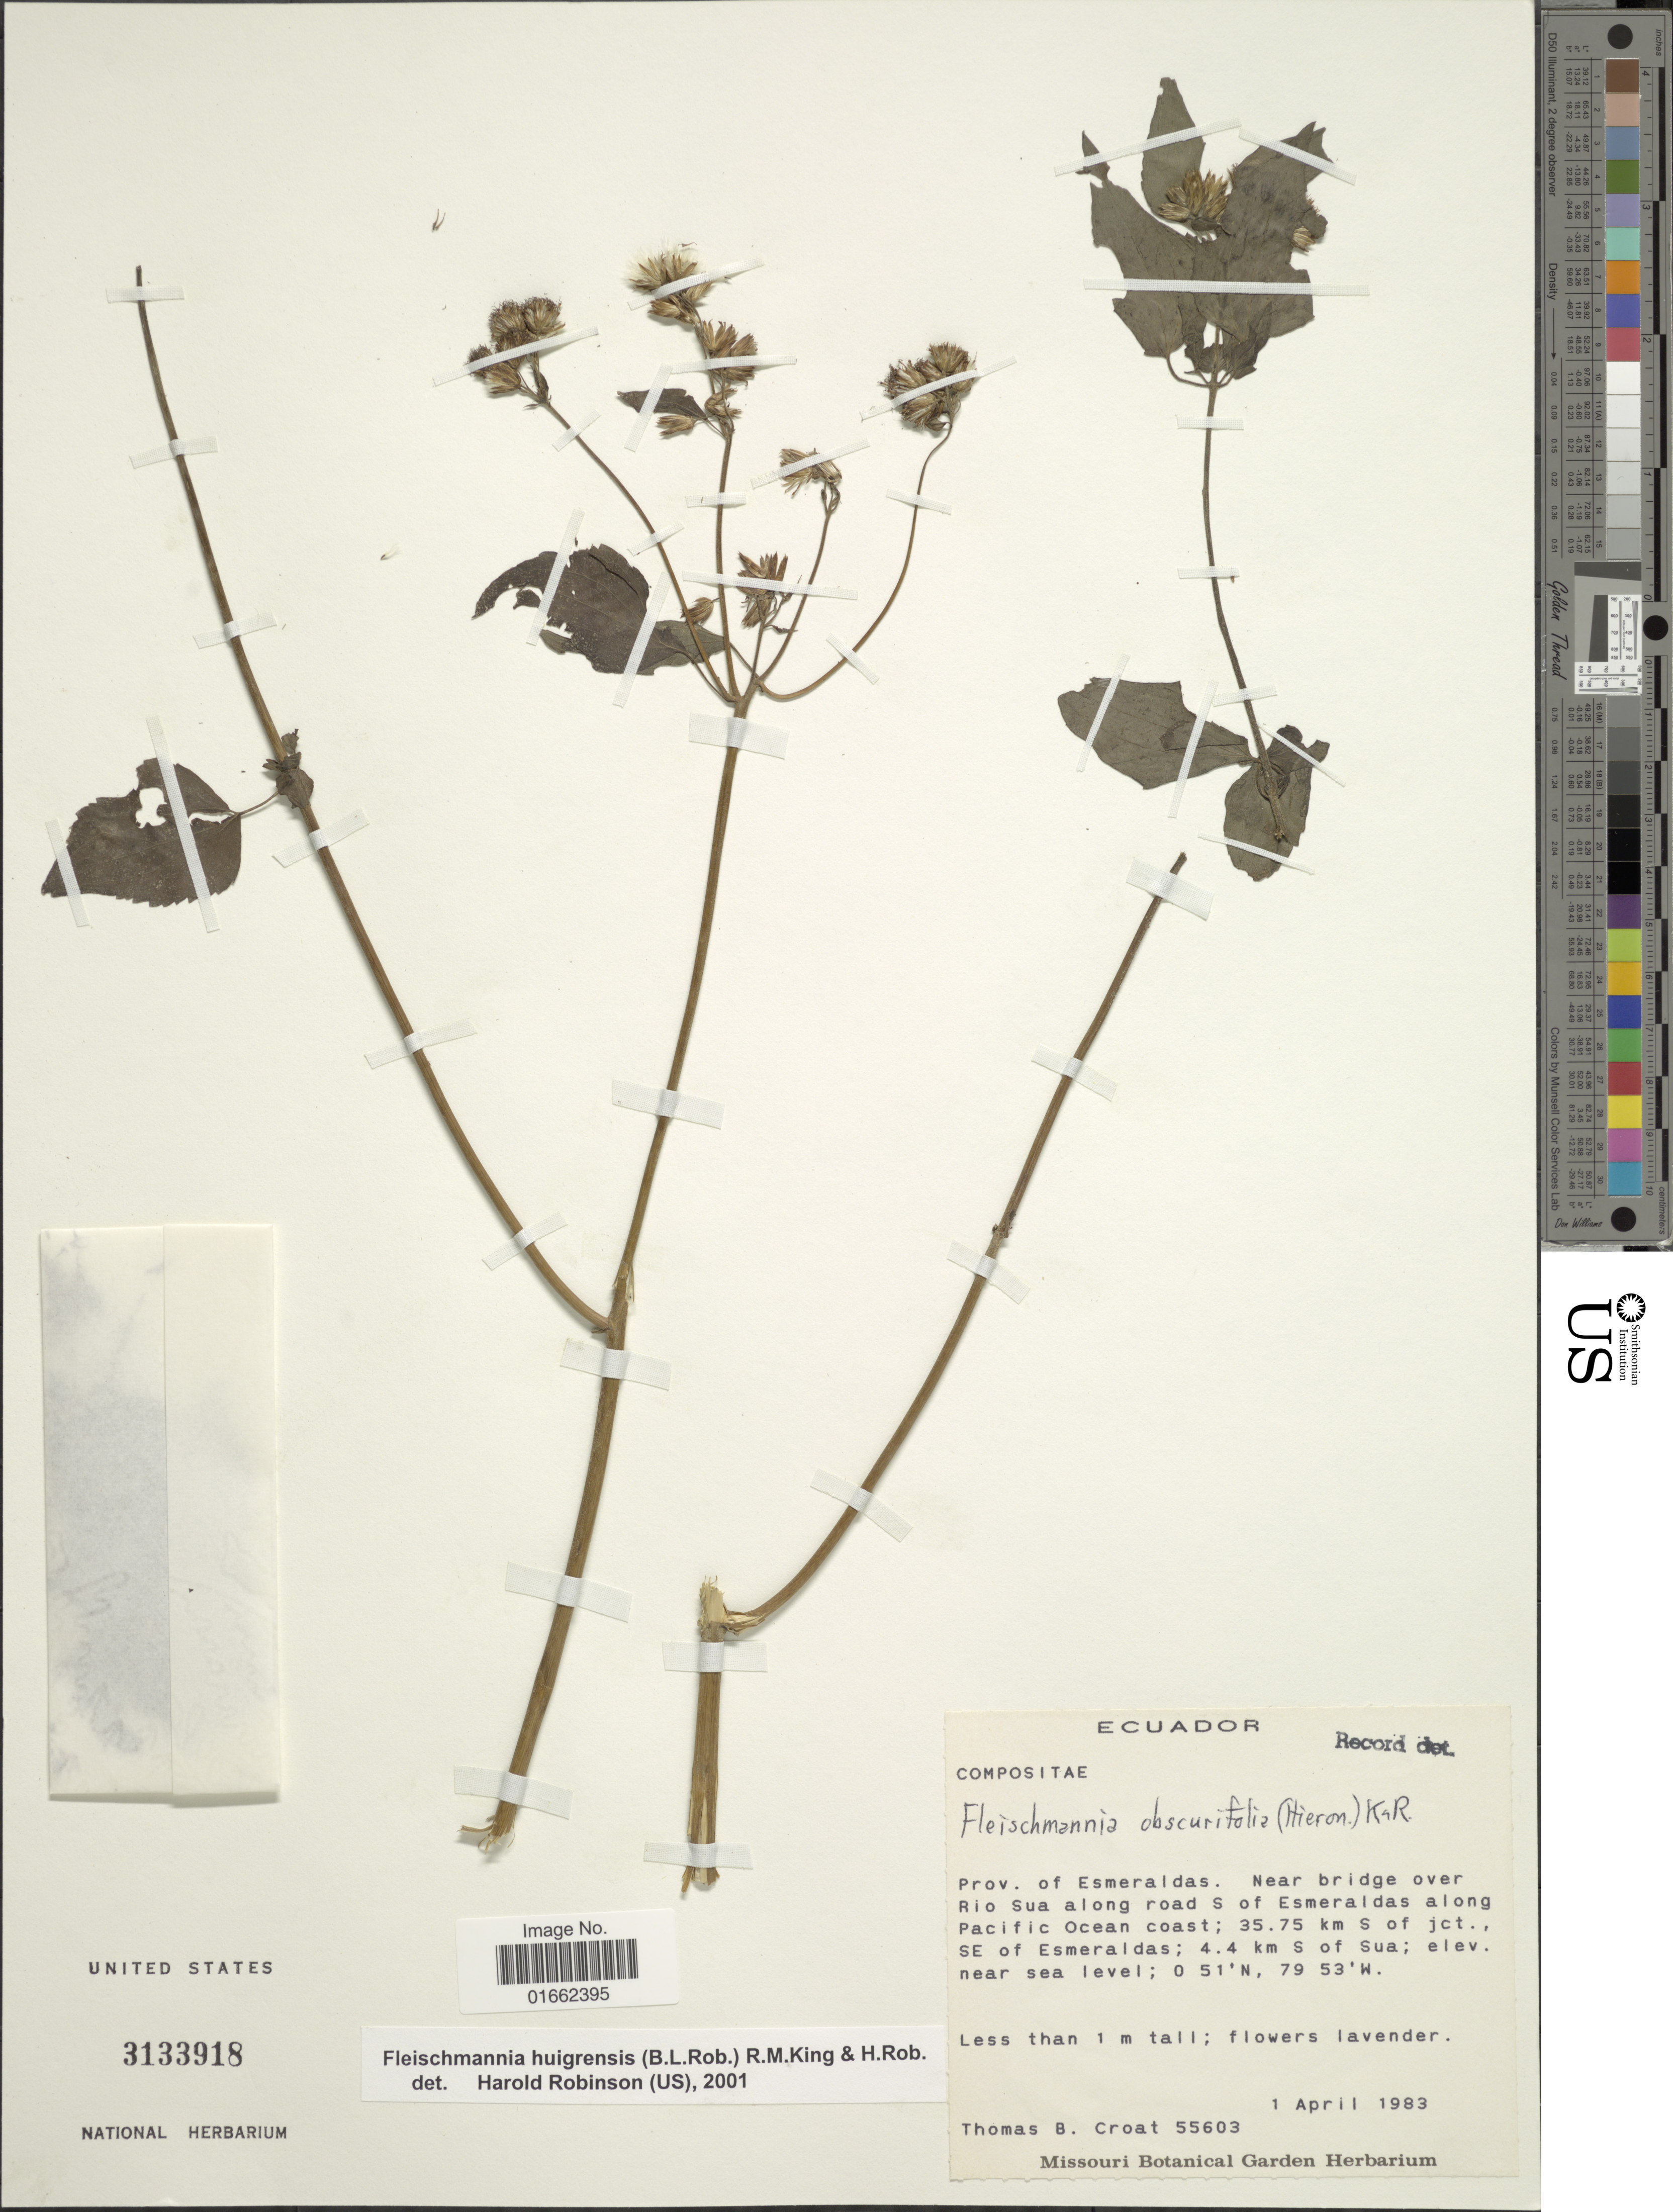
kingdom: Plantae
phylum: Tracheophyta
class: Magnoliopsida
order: Asterales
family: Asteraceae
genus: Fleischmannia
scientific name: Fleischmannia obscurifolia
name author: (Hieron.) R.M. King & H. Rob.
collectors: T. B. Croat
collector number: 55603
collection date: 1983-04-01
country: Ecuador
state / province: Esmeraldas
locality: Prov. of Esmeraldas. Near bridge over Rio Sua along road S of Esmeraldas along Pacific Ocean coast; 35.75 km S of jct., SE of Esmeraldas; 4.4 km S of Sua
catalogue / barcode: US 3133918